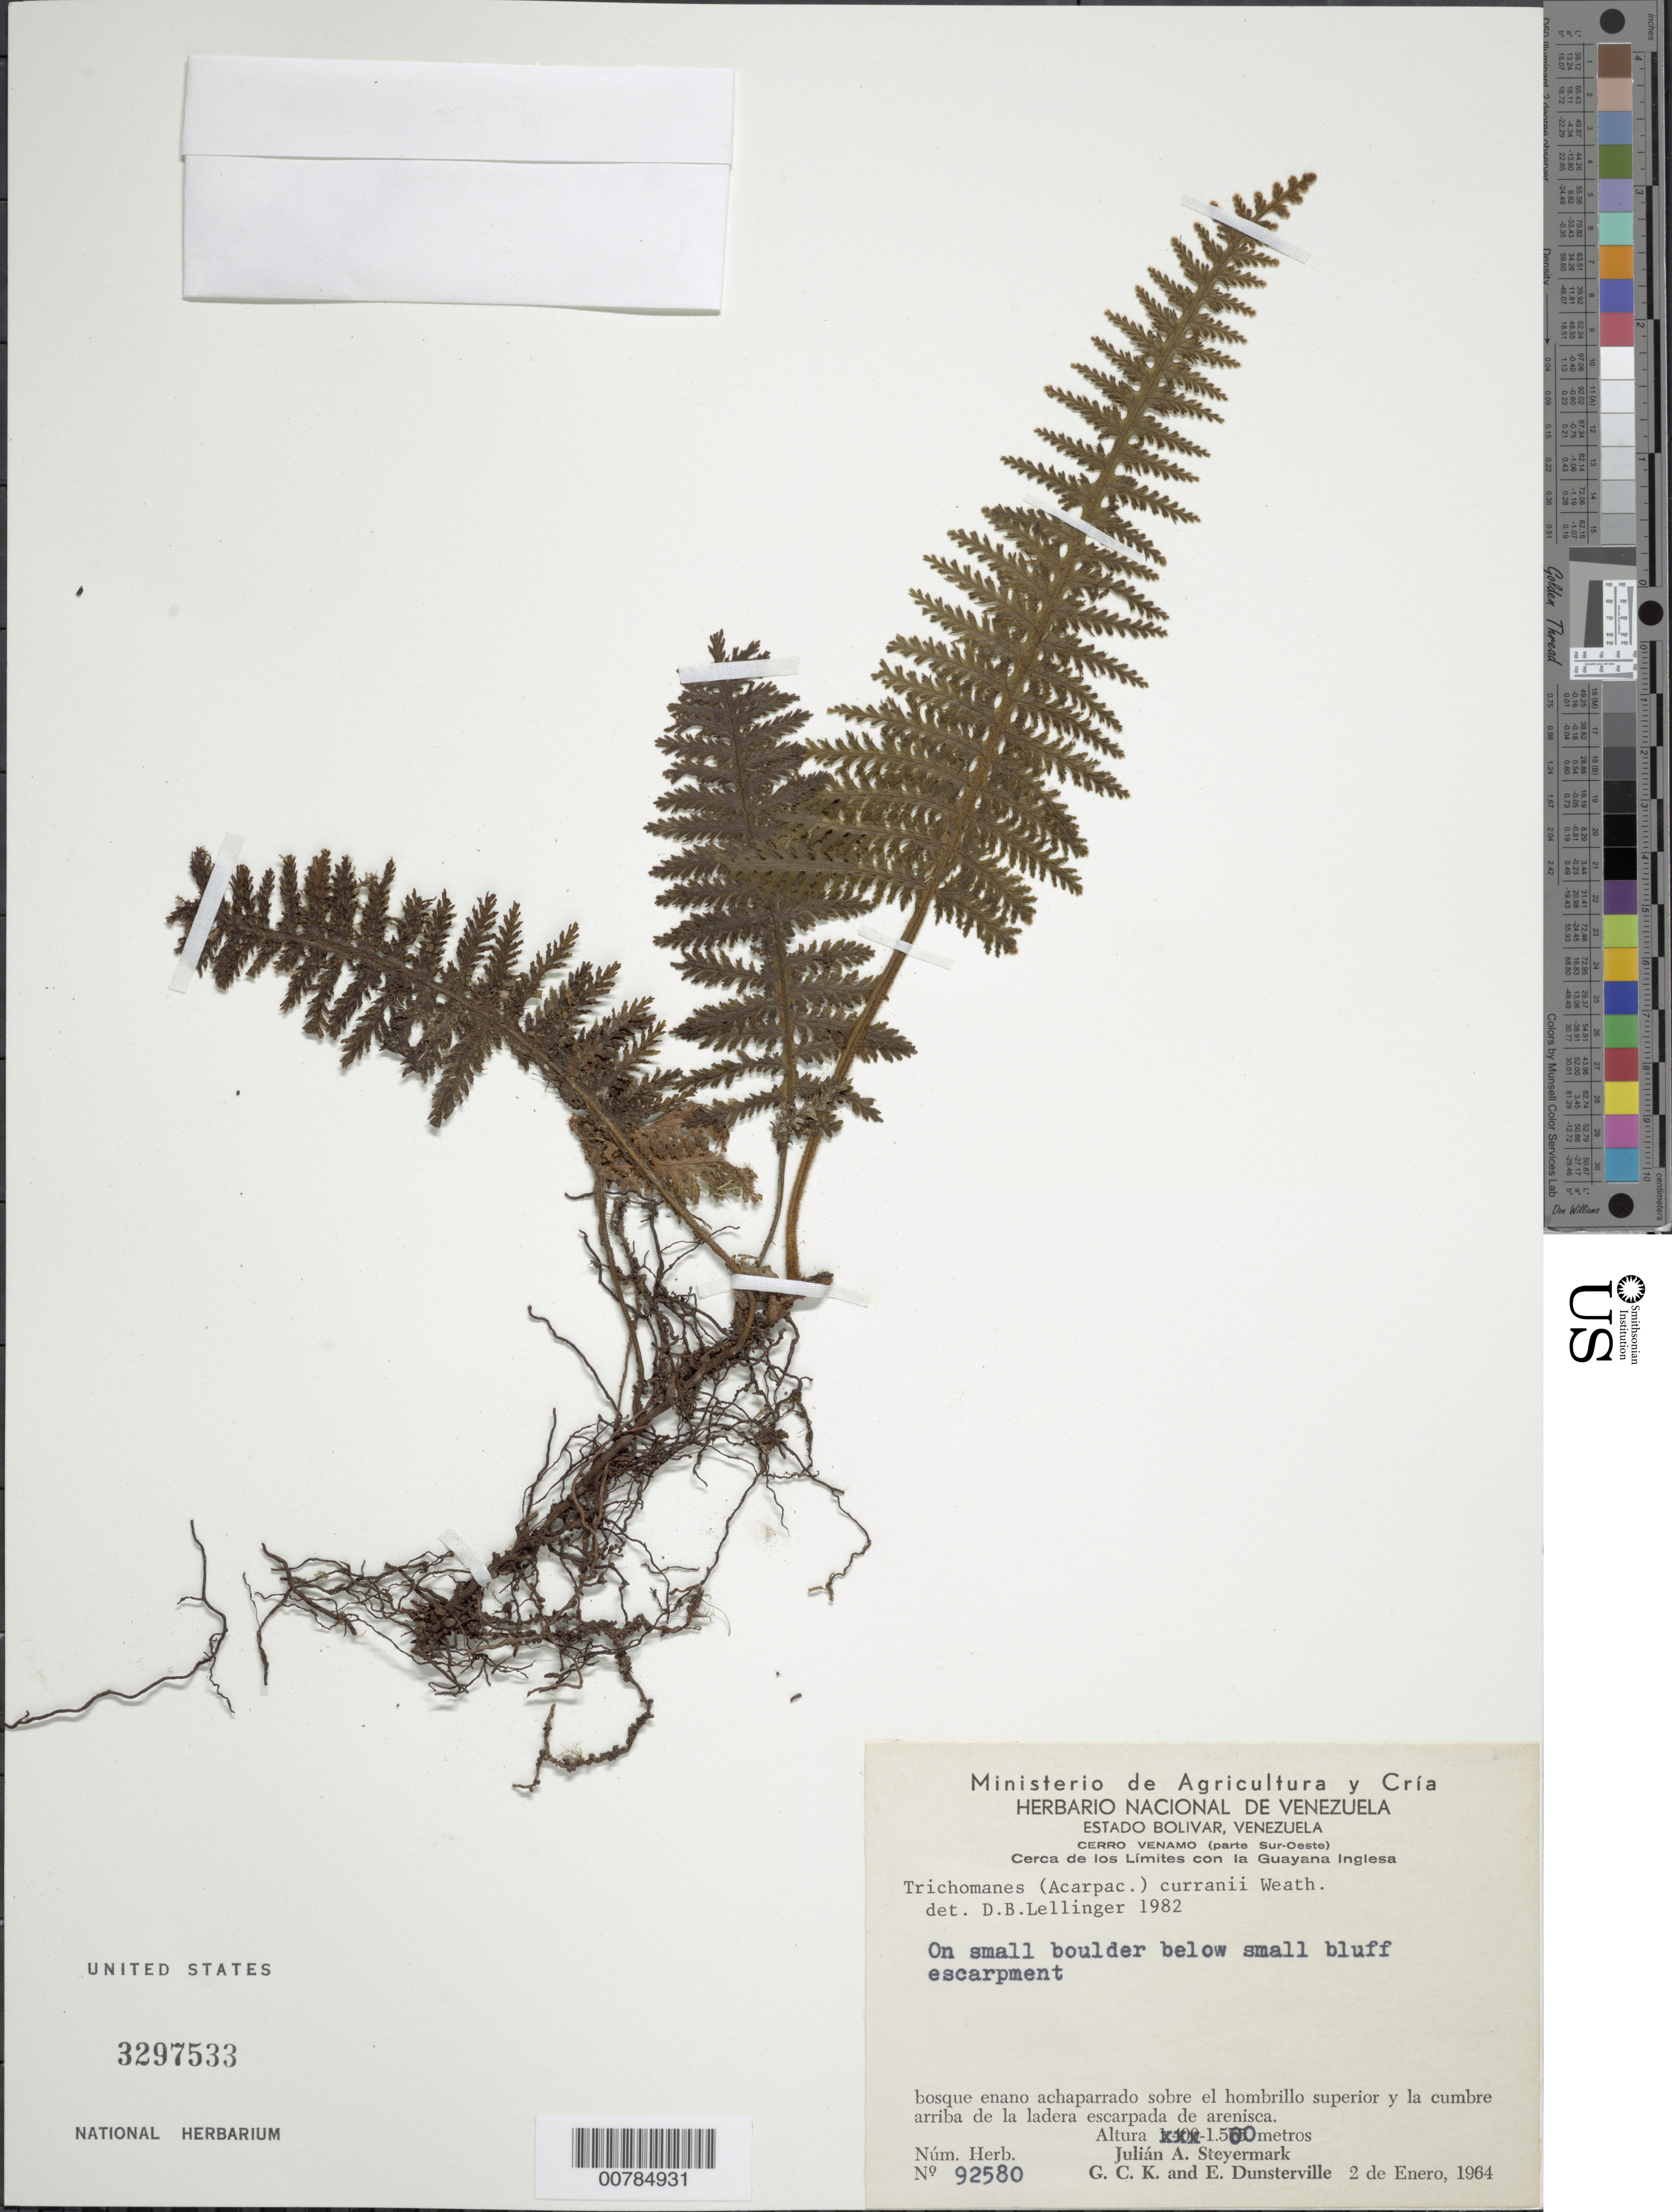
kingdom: Plantae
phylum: Tracheophyta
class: Polypodiopsida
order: Hymenophyllales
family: Hymenophyllaceae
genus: Trichomanes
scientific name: Trichomanes caliginum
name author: Lellinger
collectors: J. Steyermark, G. C. K. Dunsterville & E. Dunsterville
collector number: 92580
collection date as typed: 2-Jan-64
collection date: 1964-01-02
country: Venezuela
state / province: Bolívar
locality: Cerro Venamo, cerca de los limites con la Guayana Inglesa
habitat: On small boulder below small bluff escarpment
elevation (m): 1500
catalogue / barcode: US 3297533